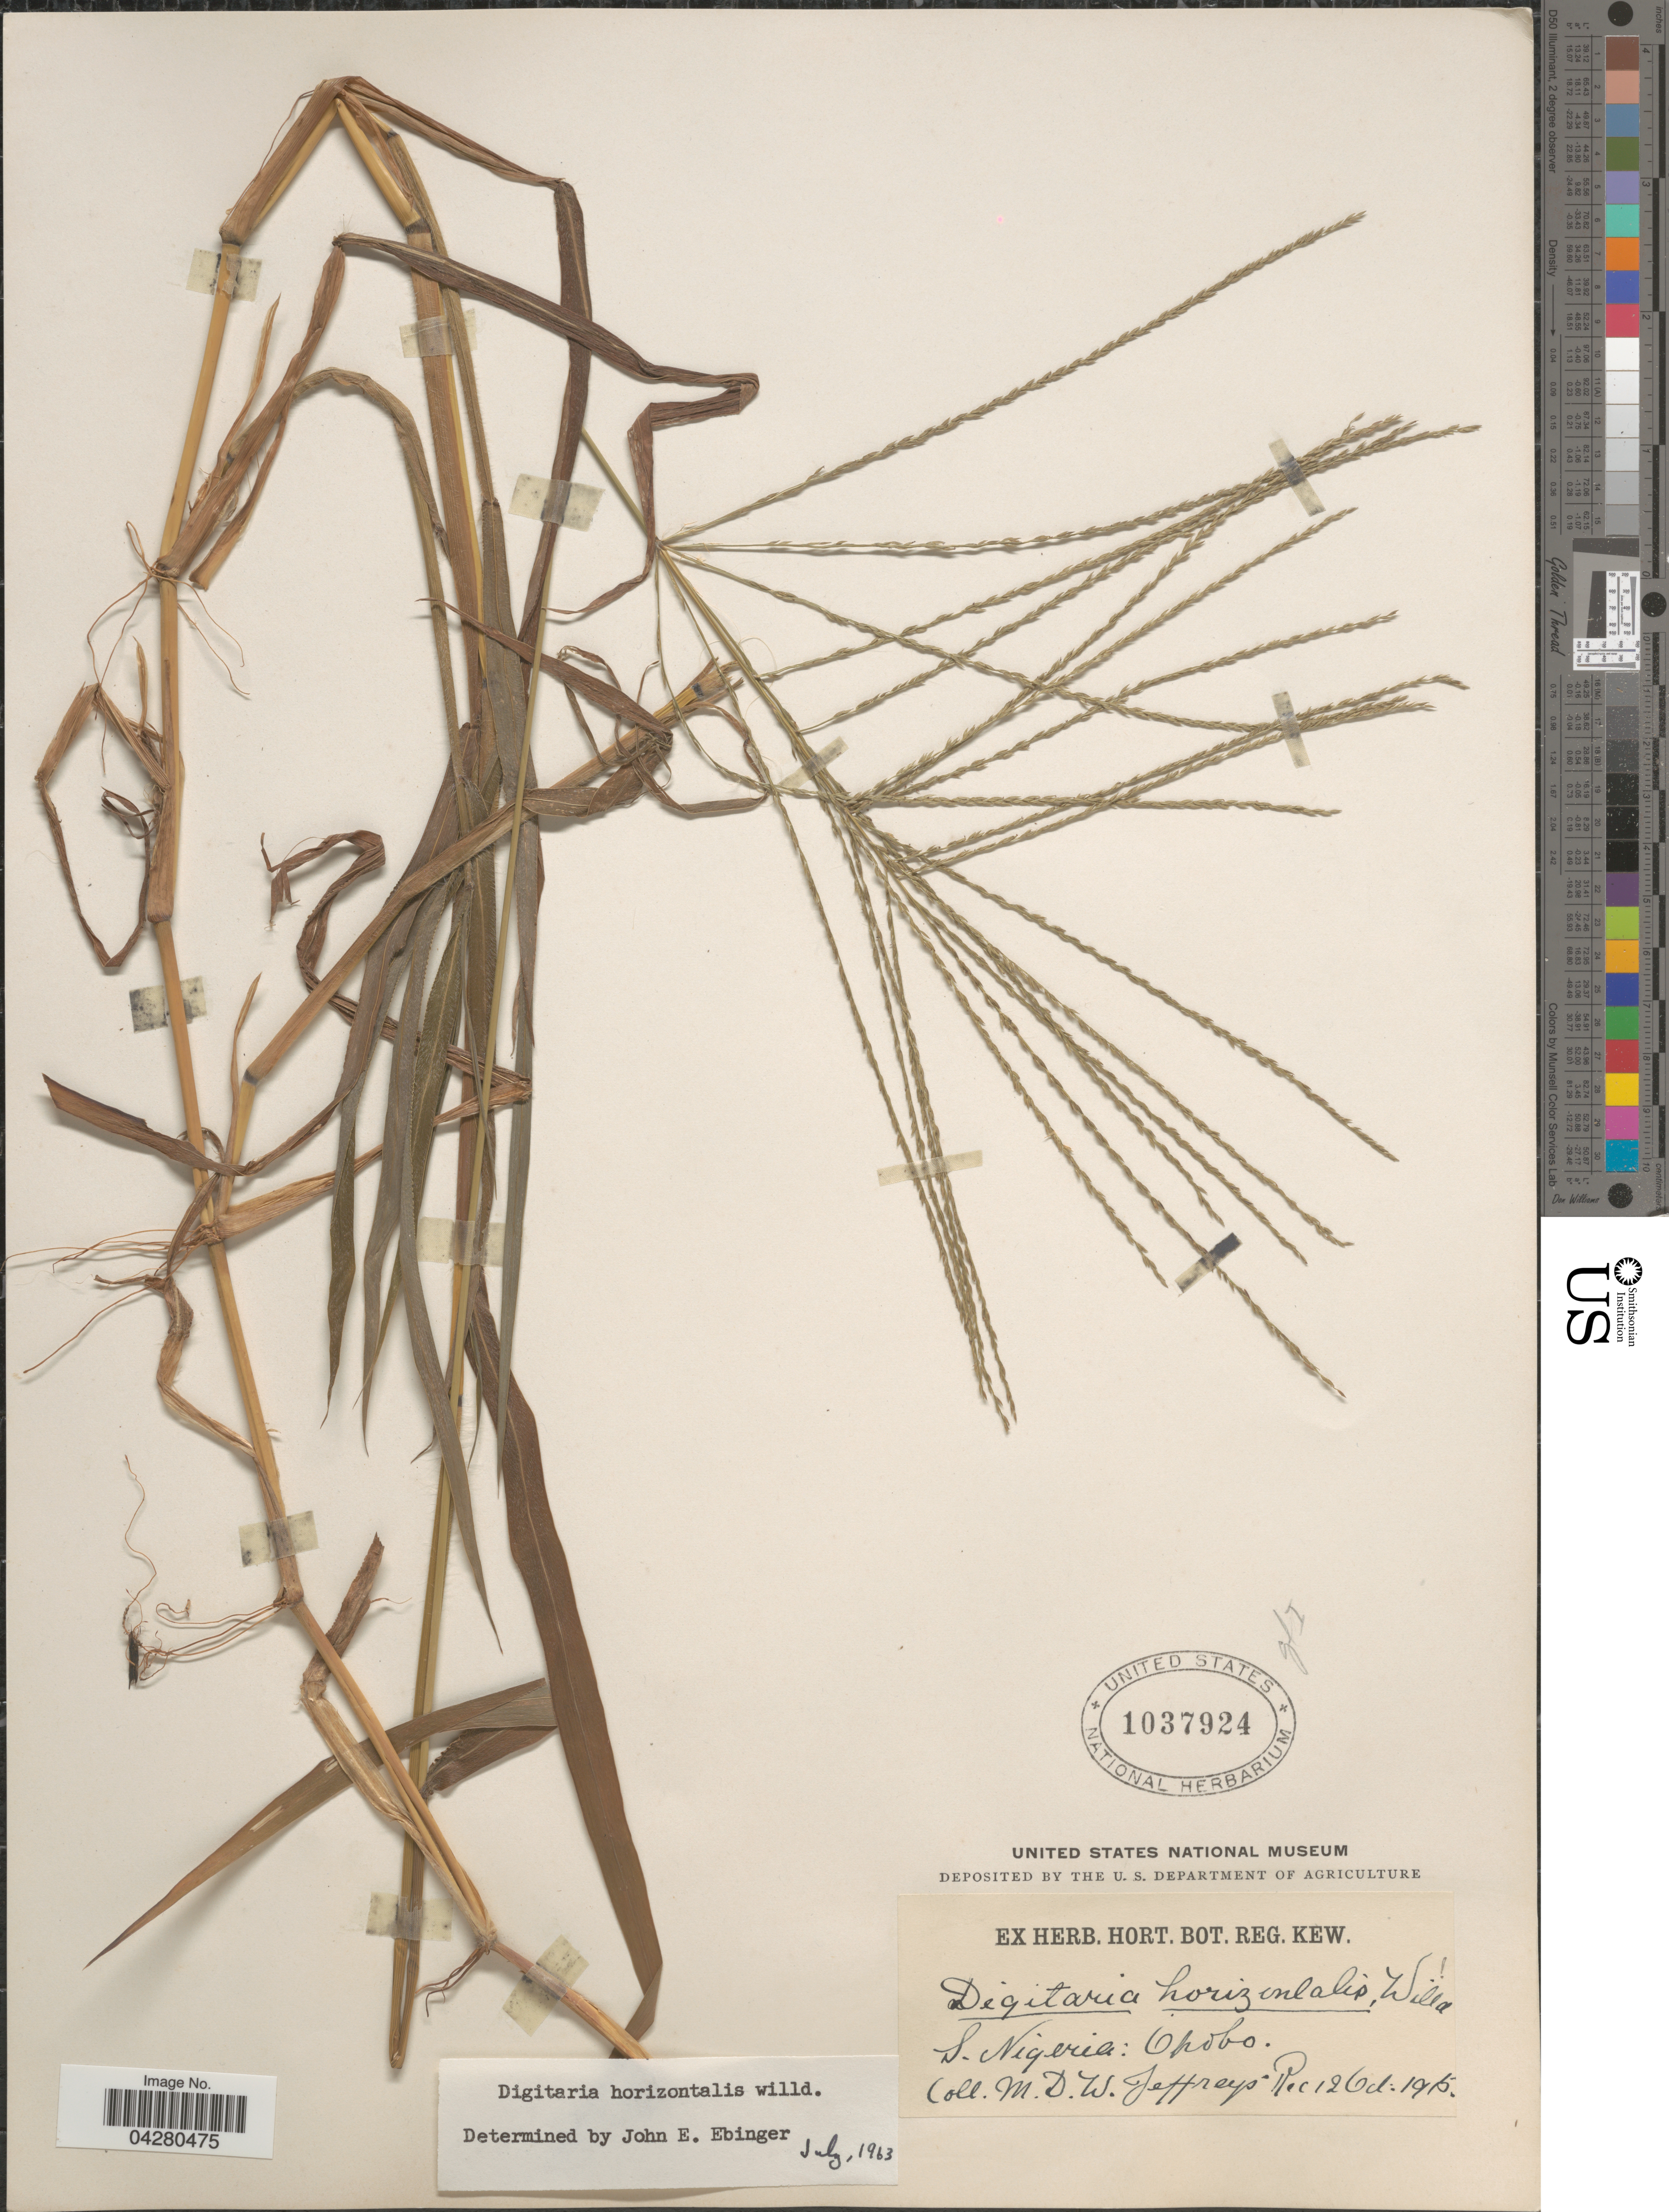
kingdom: Plantae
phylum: Tracheophyta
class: Liliopsida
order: Poales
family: Poaceae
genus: Digitaria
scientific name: Digitaria horizontalis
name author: Willd.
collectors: M. Jeffreys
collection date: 1915-10-12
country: Nigeria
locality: S. Nigeria; Ohobo.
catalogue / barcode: US 1037924